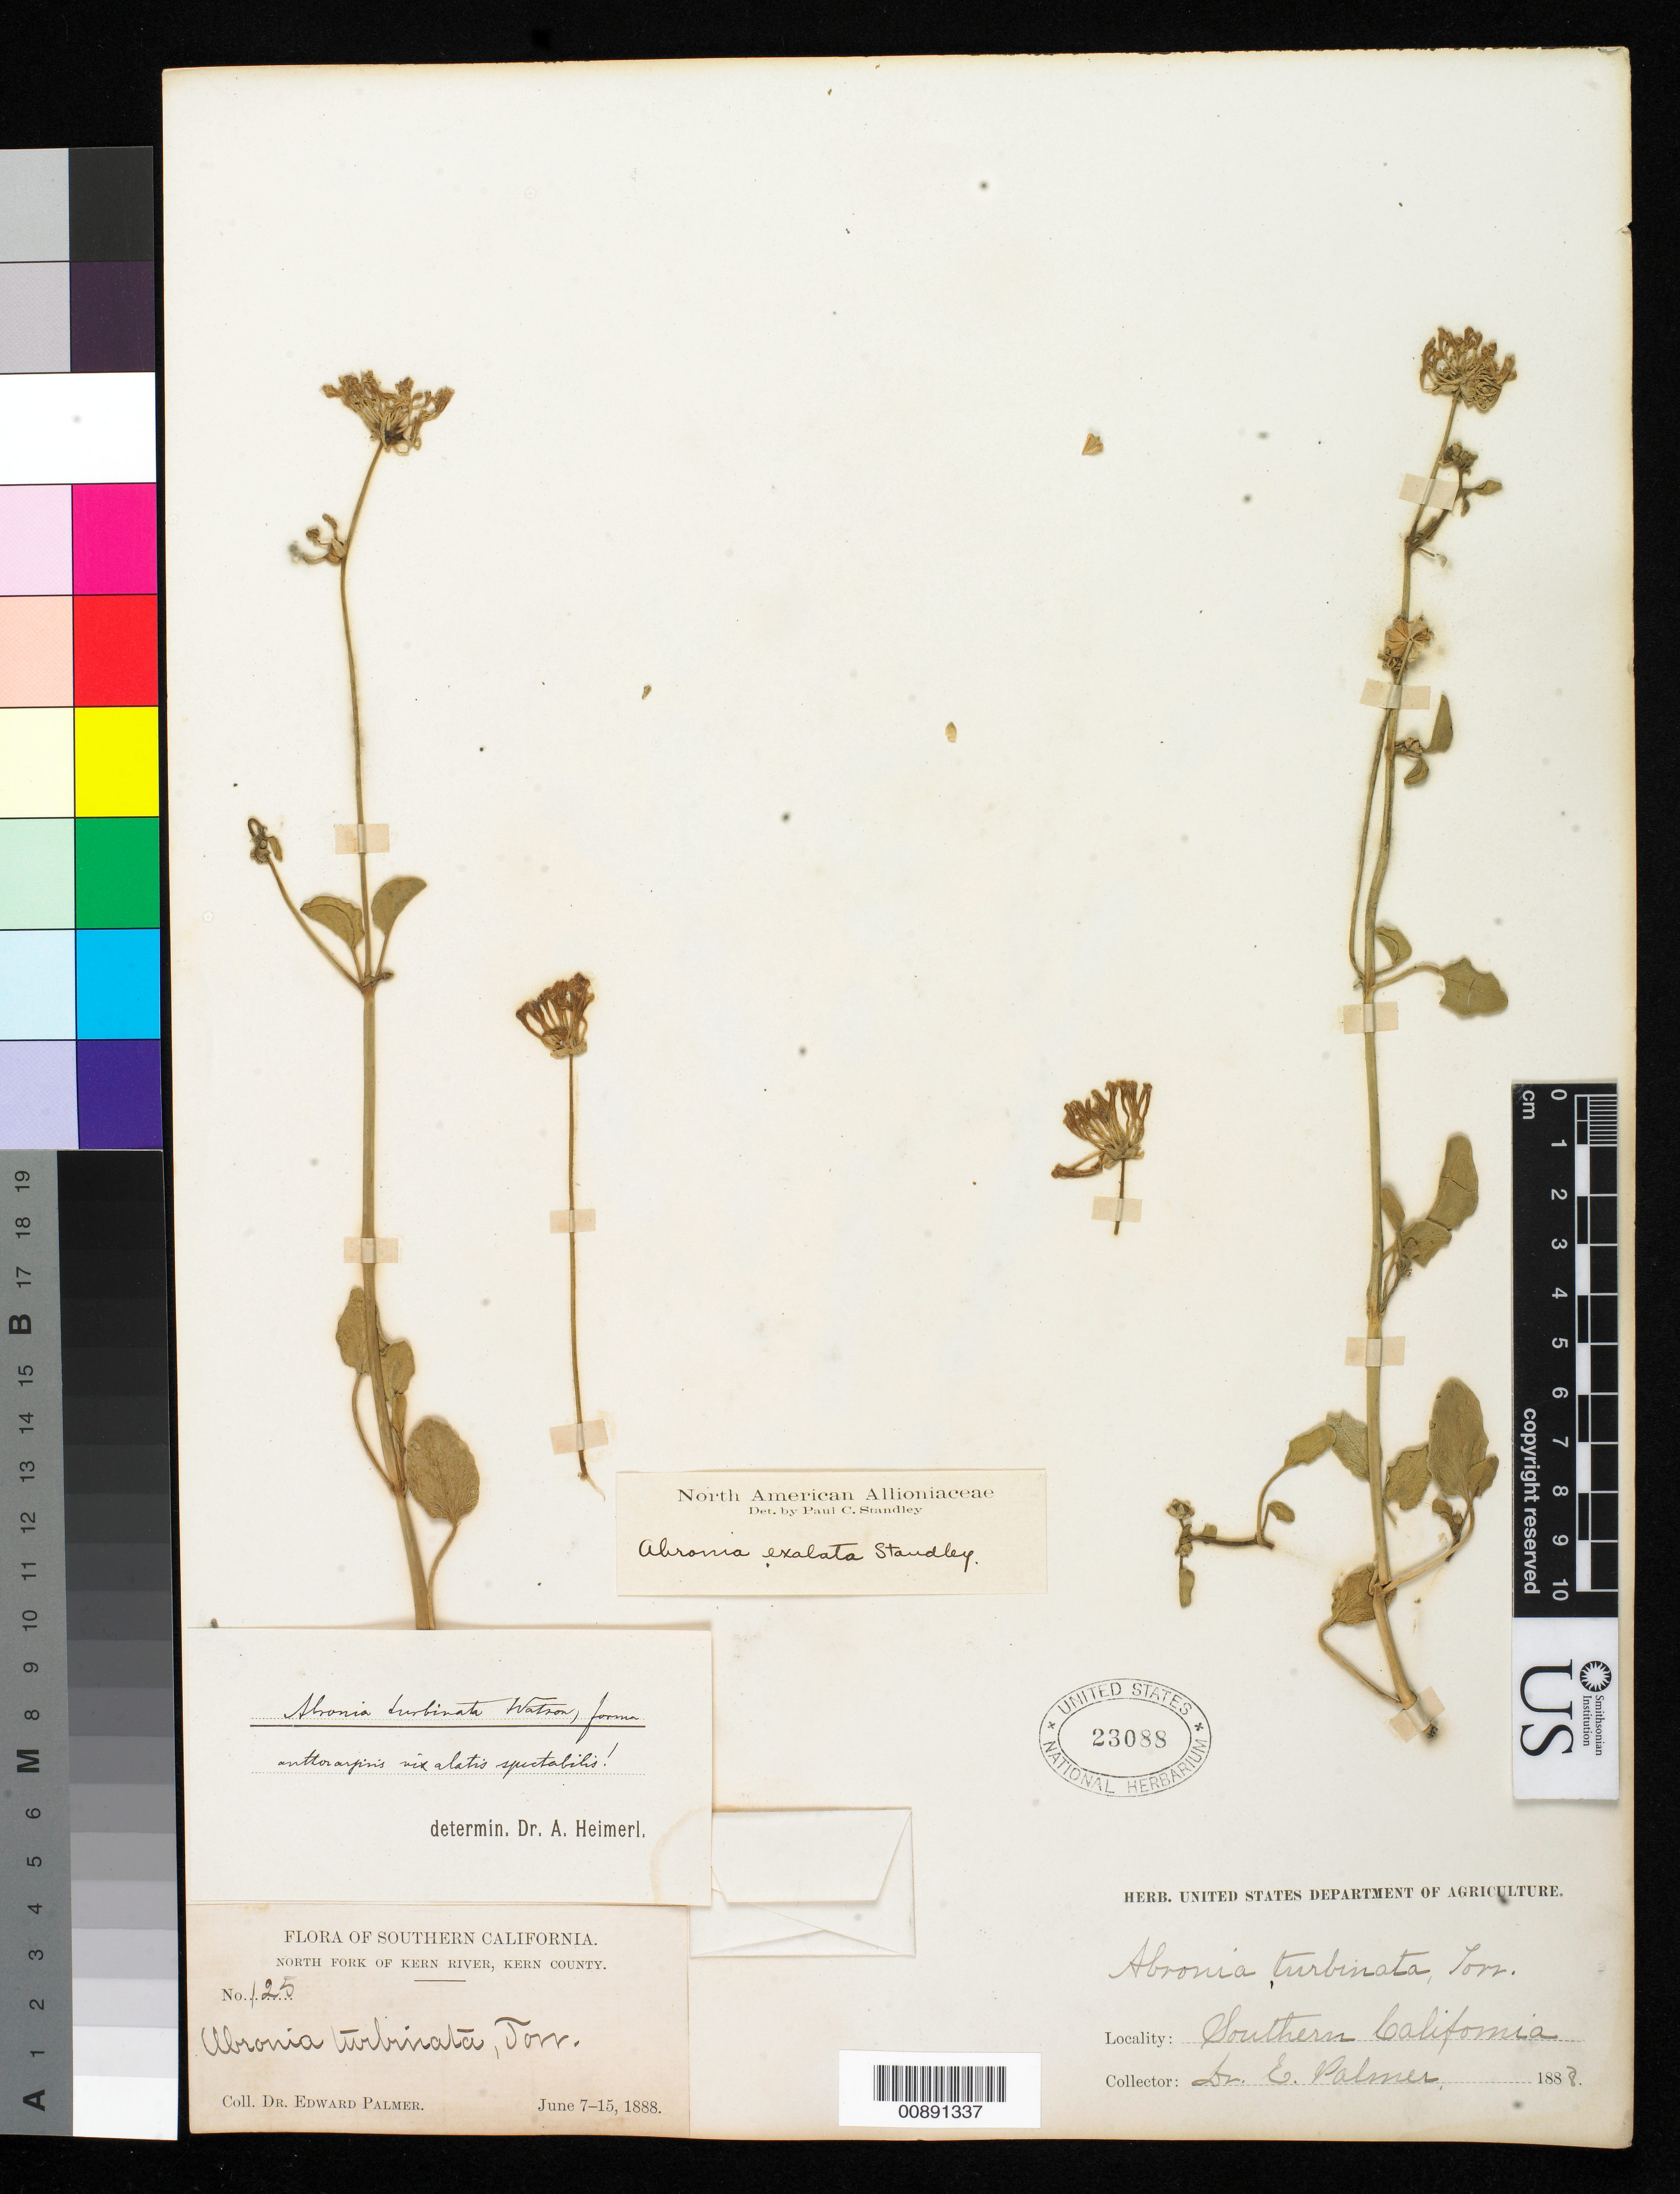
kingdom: Plantae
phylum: Tracheophyta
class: Magnoliopsida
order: Caryophyllales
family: Nyctaginaceae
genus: Abronia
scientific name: Abronia exalata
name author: Standl.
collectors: E. Palmer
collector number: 125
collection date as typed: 07 Jun 1888 to 15 Jun 1888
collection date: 1888-06-07/1888-06-15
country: United States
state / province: California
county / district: Kern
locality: North Fork of Kern River, Kern County, California.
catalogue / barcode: US 23088